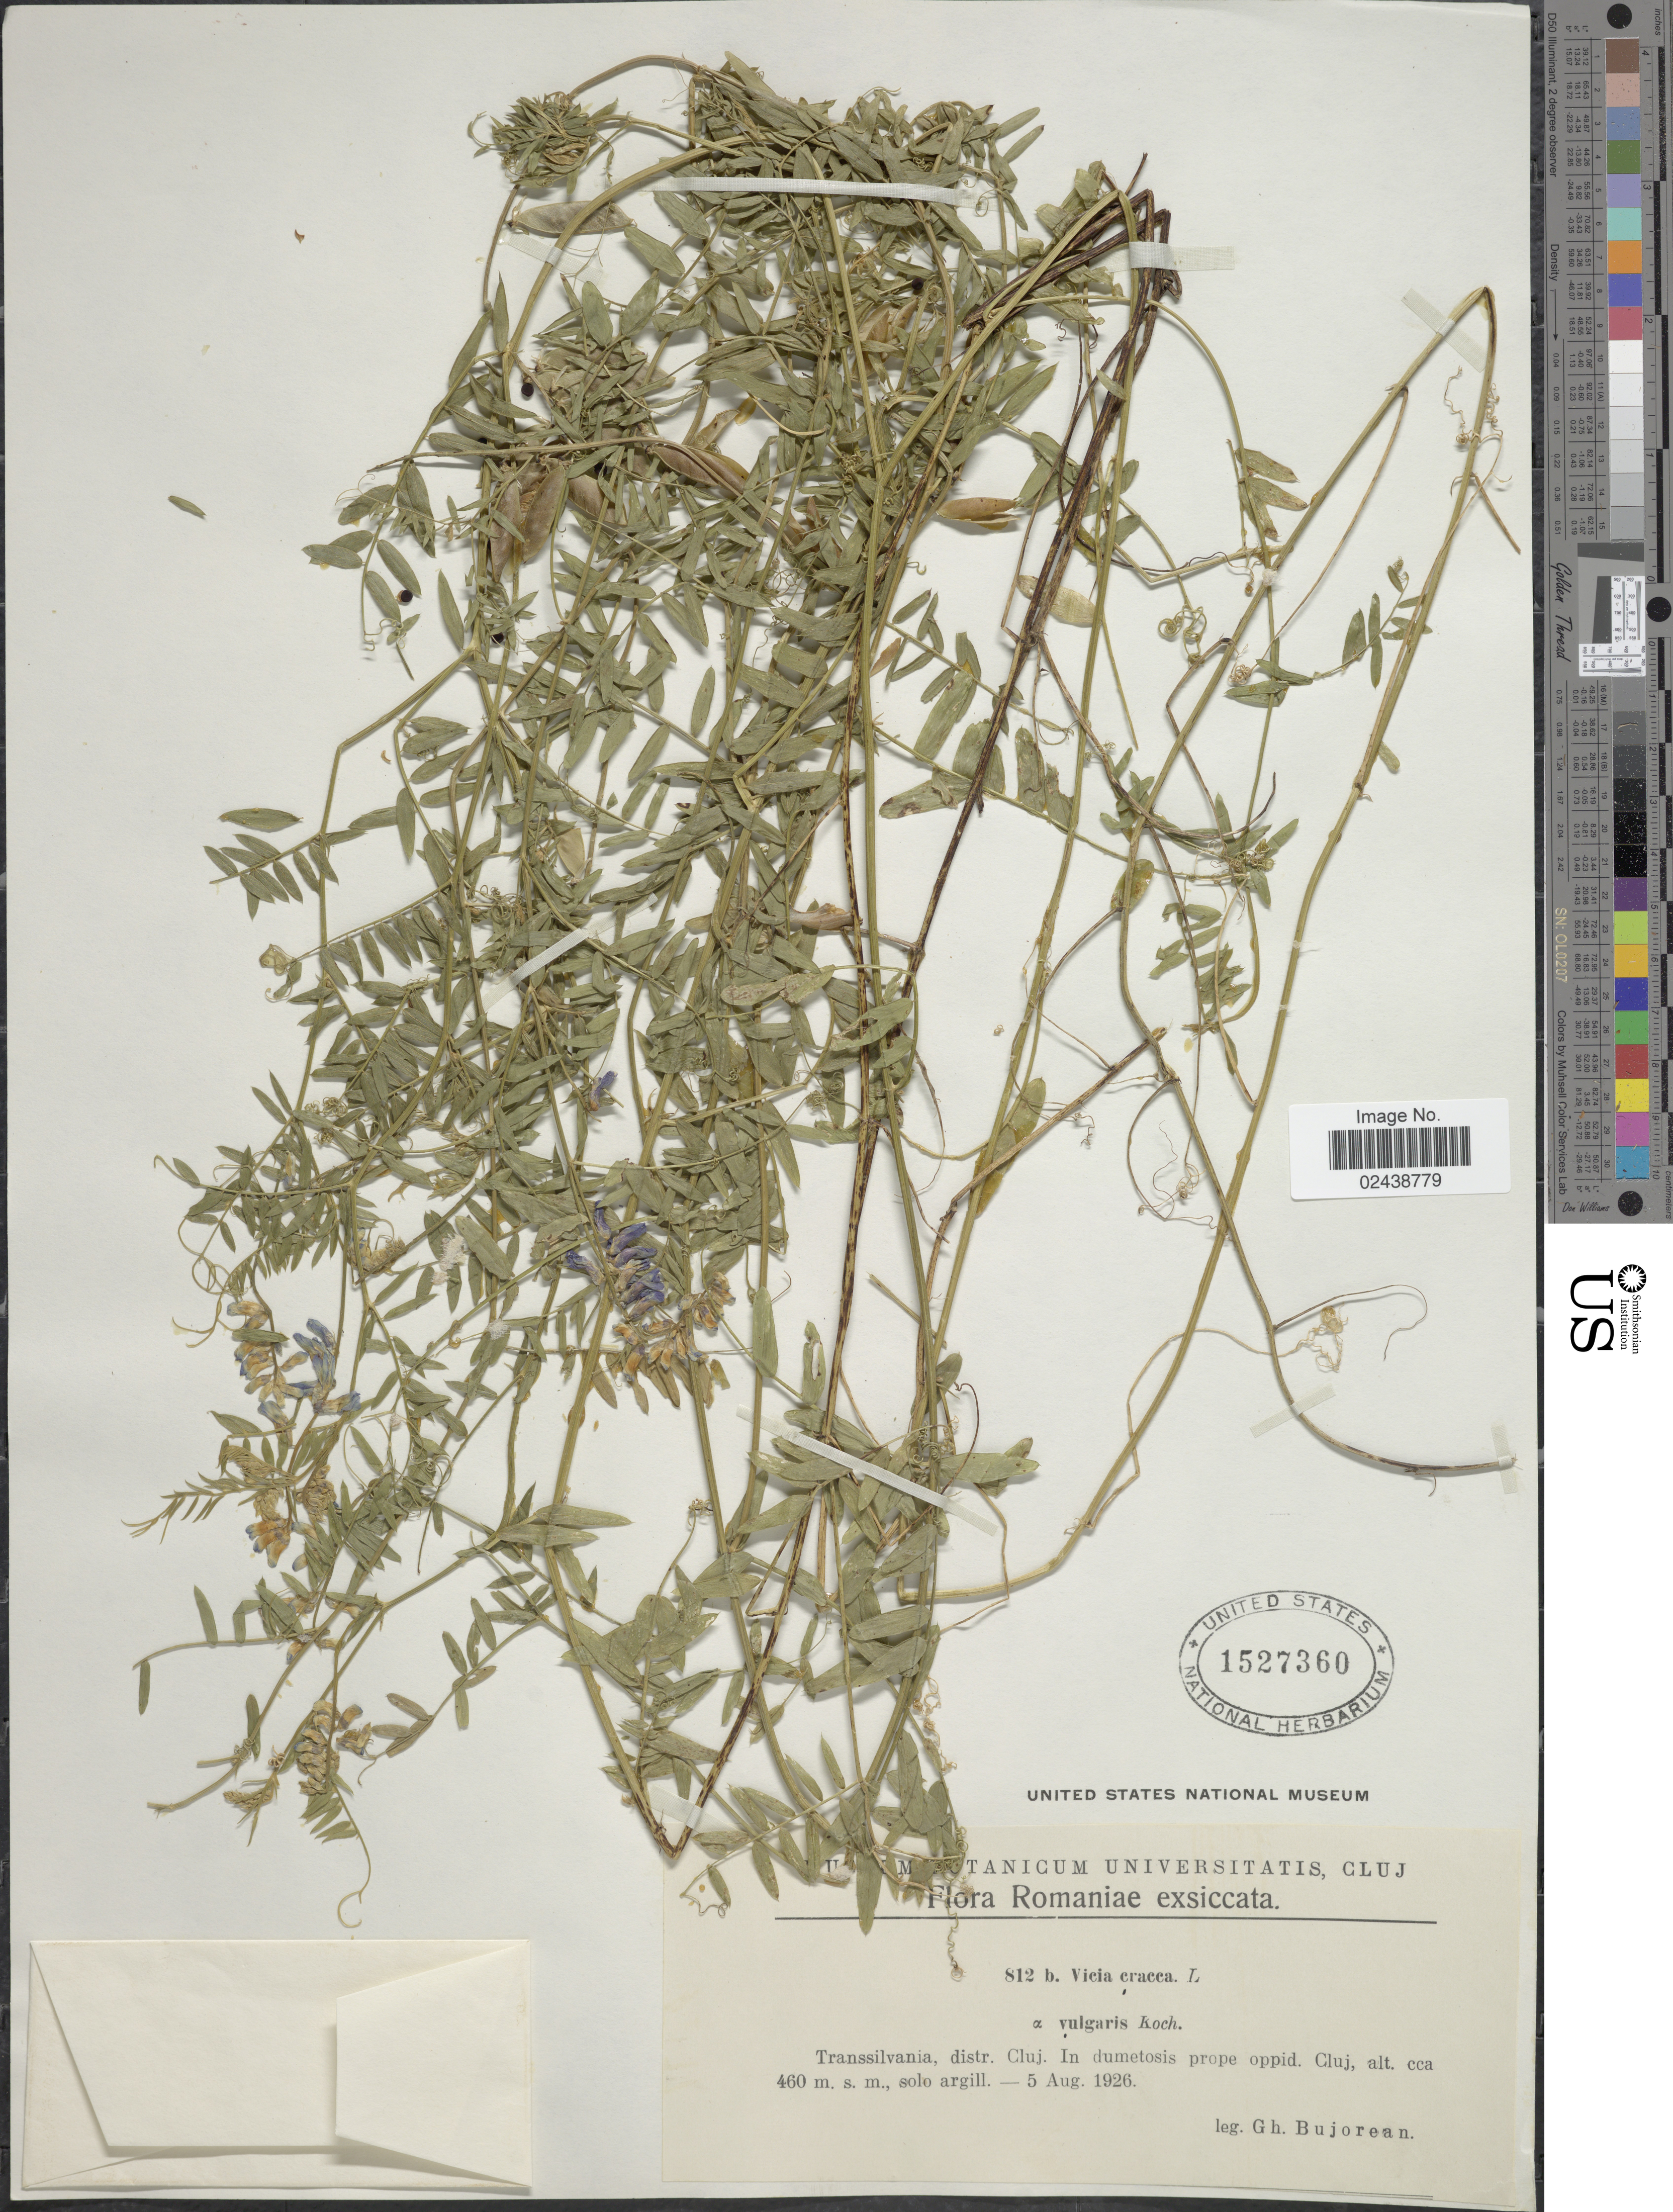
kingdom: Plantae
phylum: Tracheophyta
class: Magnoliopsida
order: Fabales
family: Fabaceae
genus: Vicia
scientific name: Vicia cracca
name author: L.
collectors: G. Bujorean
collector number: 812B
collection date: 1926-08-05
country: Romania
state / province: Cluj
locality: Transsilvania, distr. Cluj. In dumetosis prope oppid. Cluj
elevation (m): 460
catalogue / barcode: US 1527360